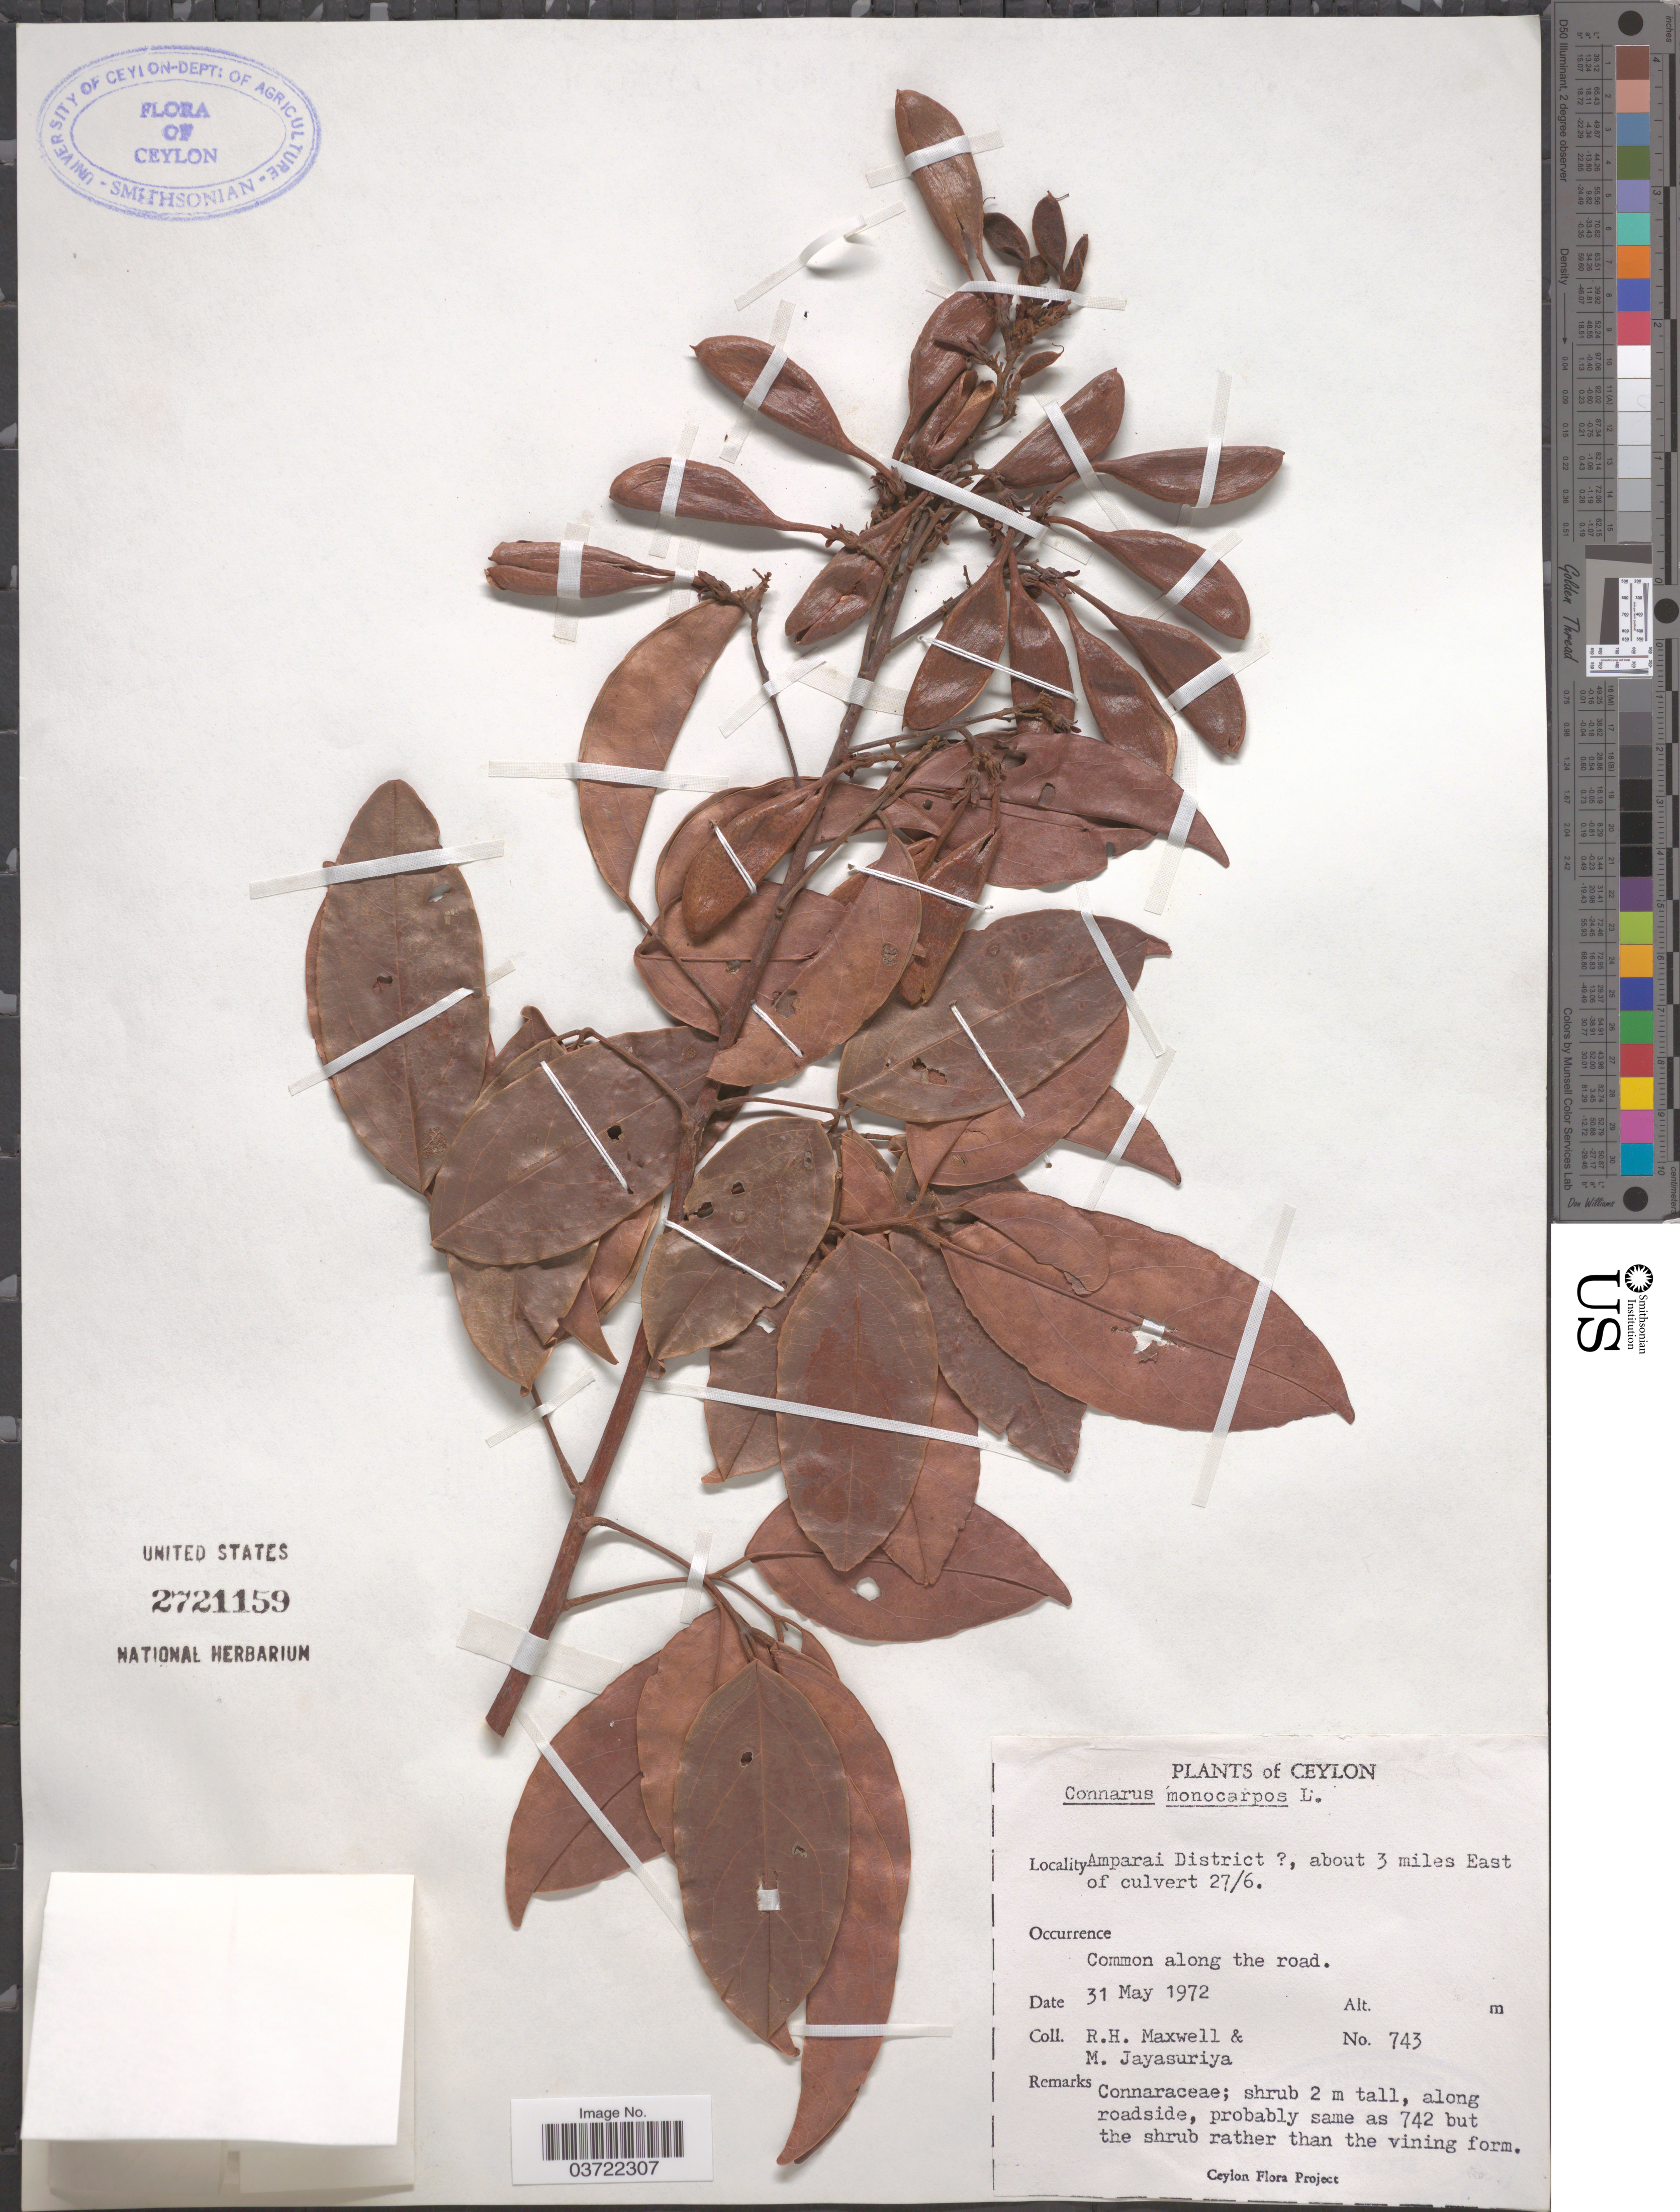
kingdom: Plantae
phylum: Tracheophyta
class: Magnoliopsida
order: Oxalidales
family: Connaraceae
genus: Connarus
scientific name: Connarus monocarpos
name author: L.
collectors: R. Maxwell & M. Jayasuriya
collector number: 743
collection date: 1972-05-31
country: Sri Lanka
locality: Ceylon. Amparai District [unsure placement], about 3 miles East of culvert 27/6.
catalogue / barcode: US 2721159